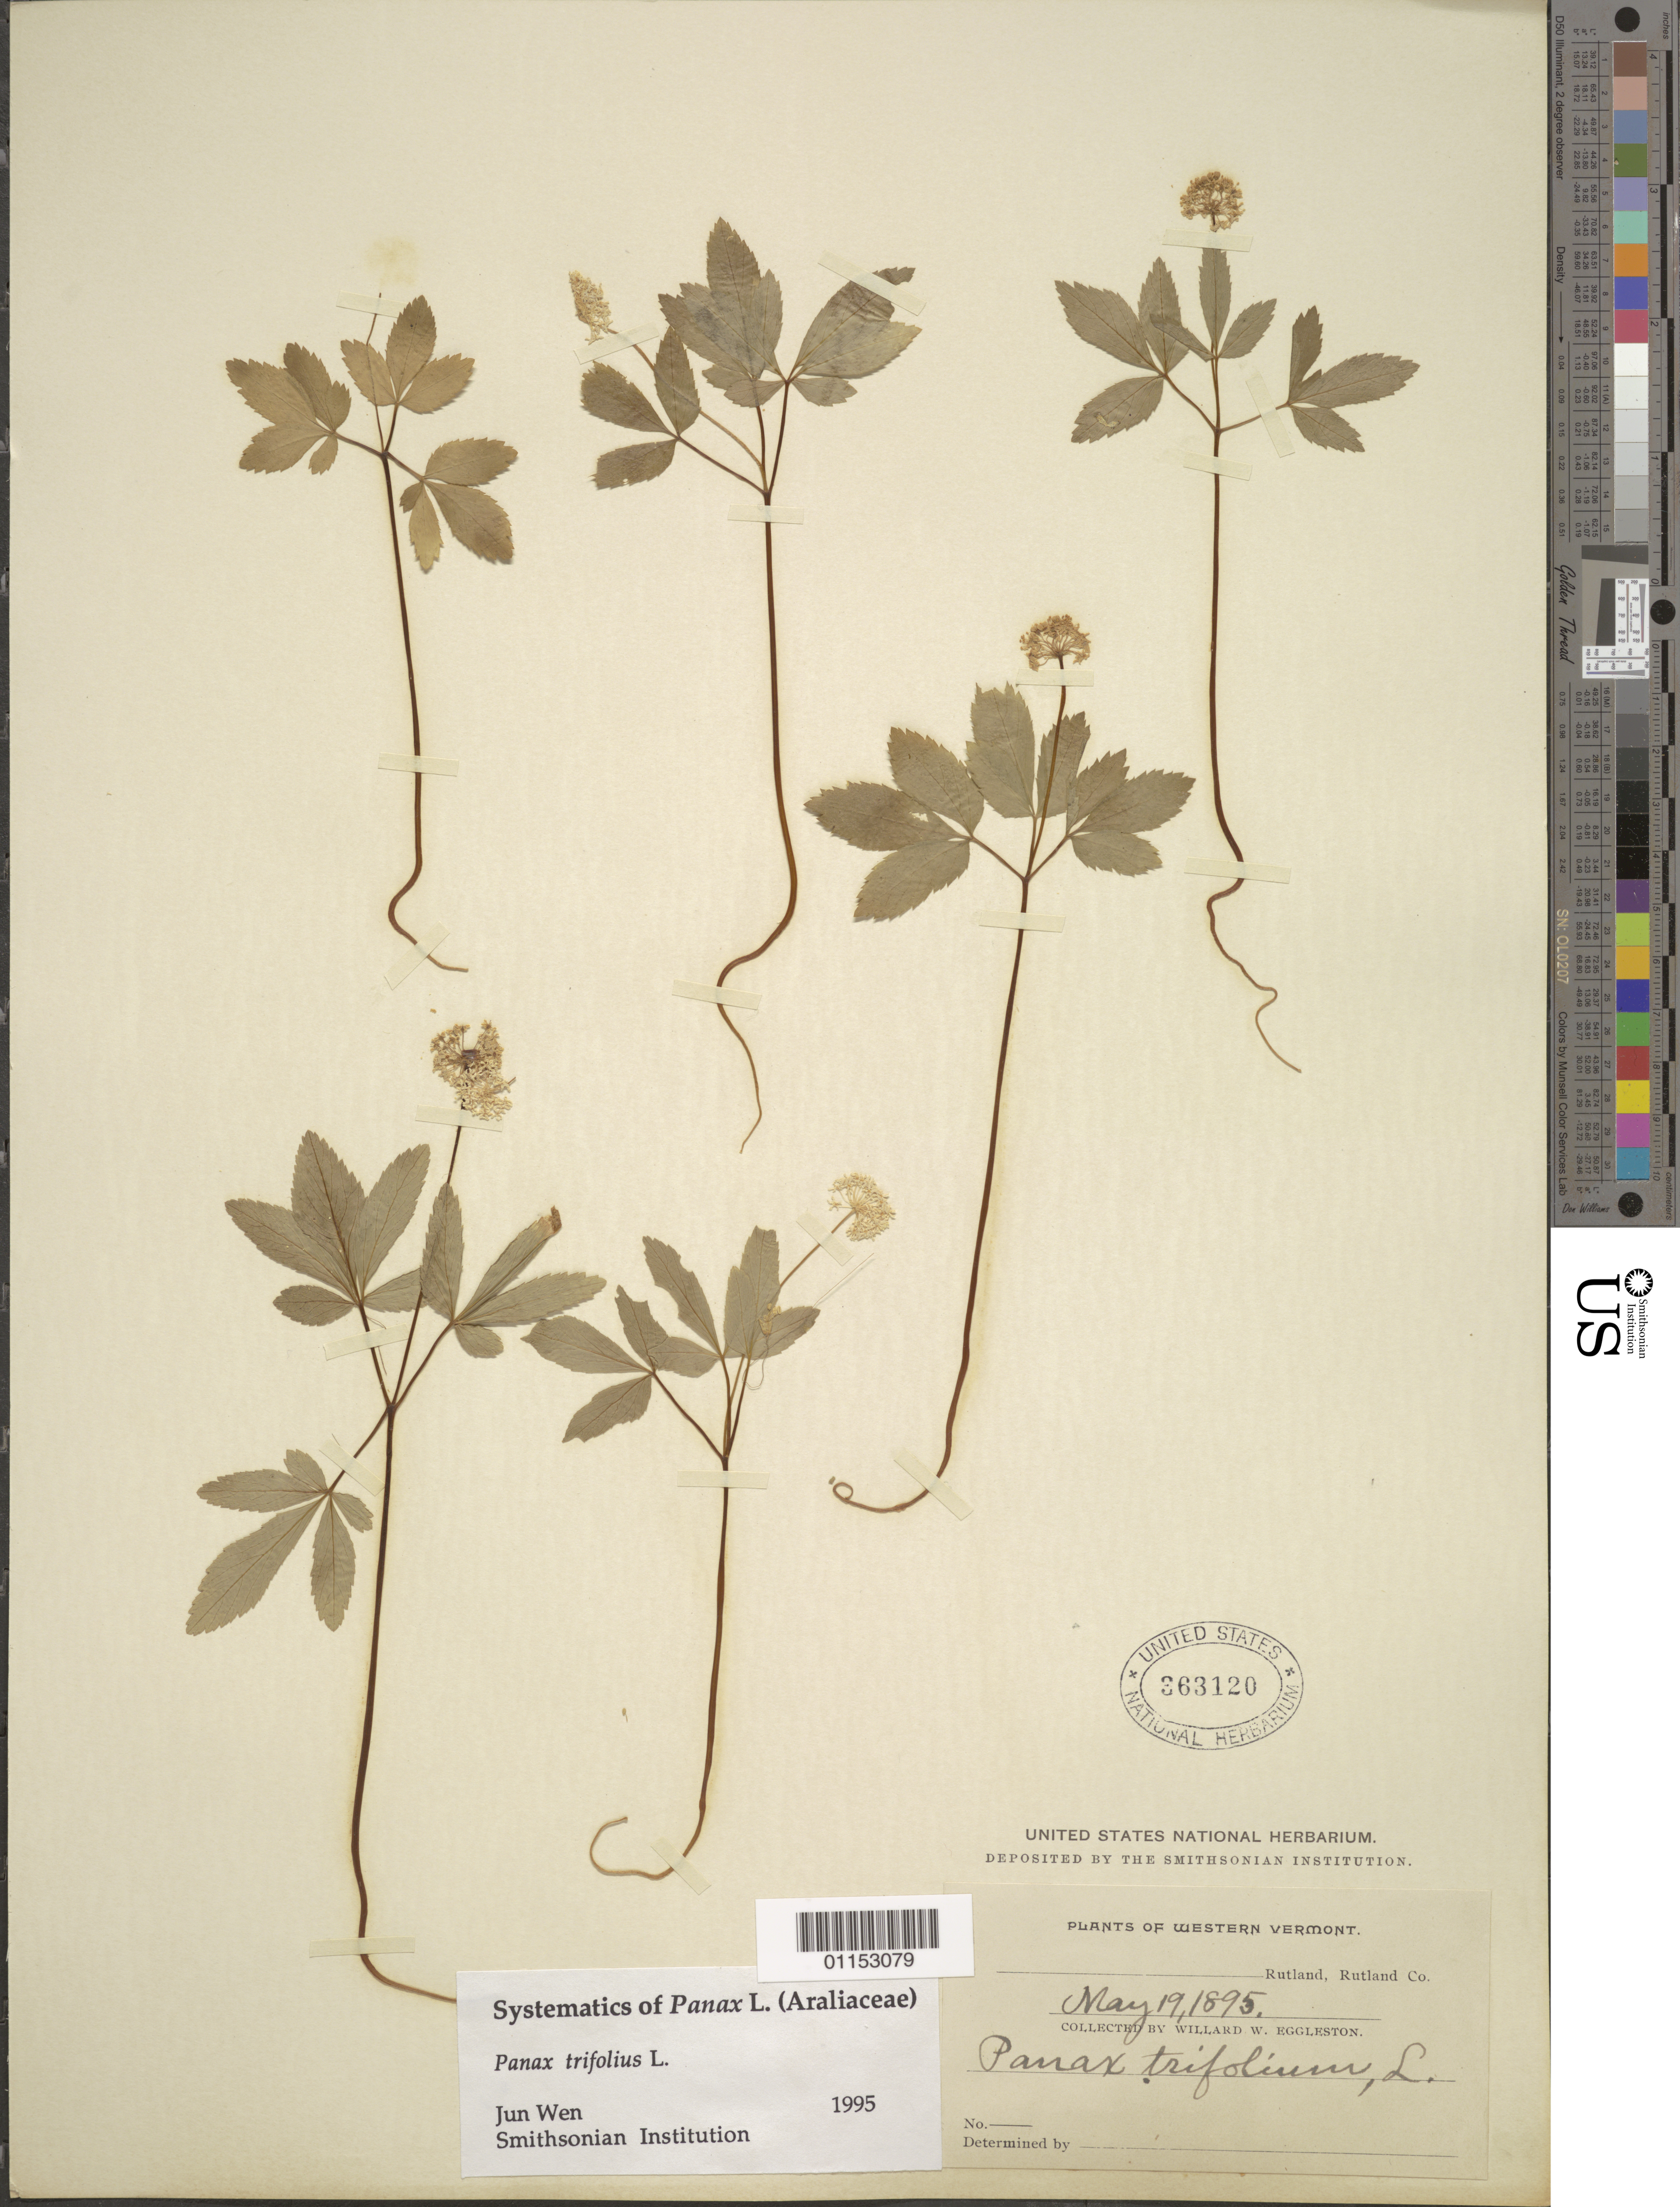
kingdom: Plantae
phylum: Tracheophyta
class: Magnoliopsida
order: Apiales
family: Araliaceae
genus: Panax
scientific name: Panax trifolius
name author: L.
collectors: W. W. Eggleston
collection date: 1895-05-19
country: United States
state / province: Vermont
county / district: Rutland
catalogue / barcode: US 363120